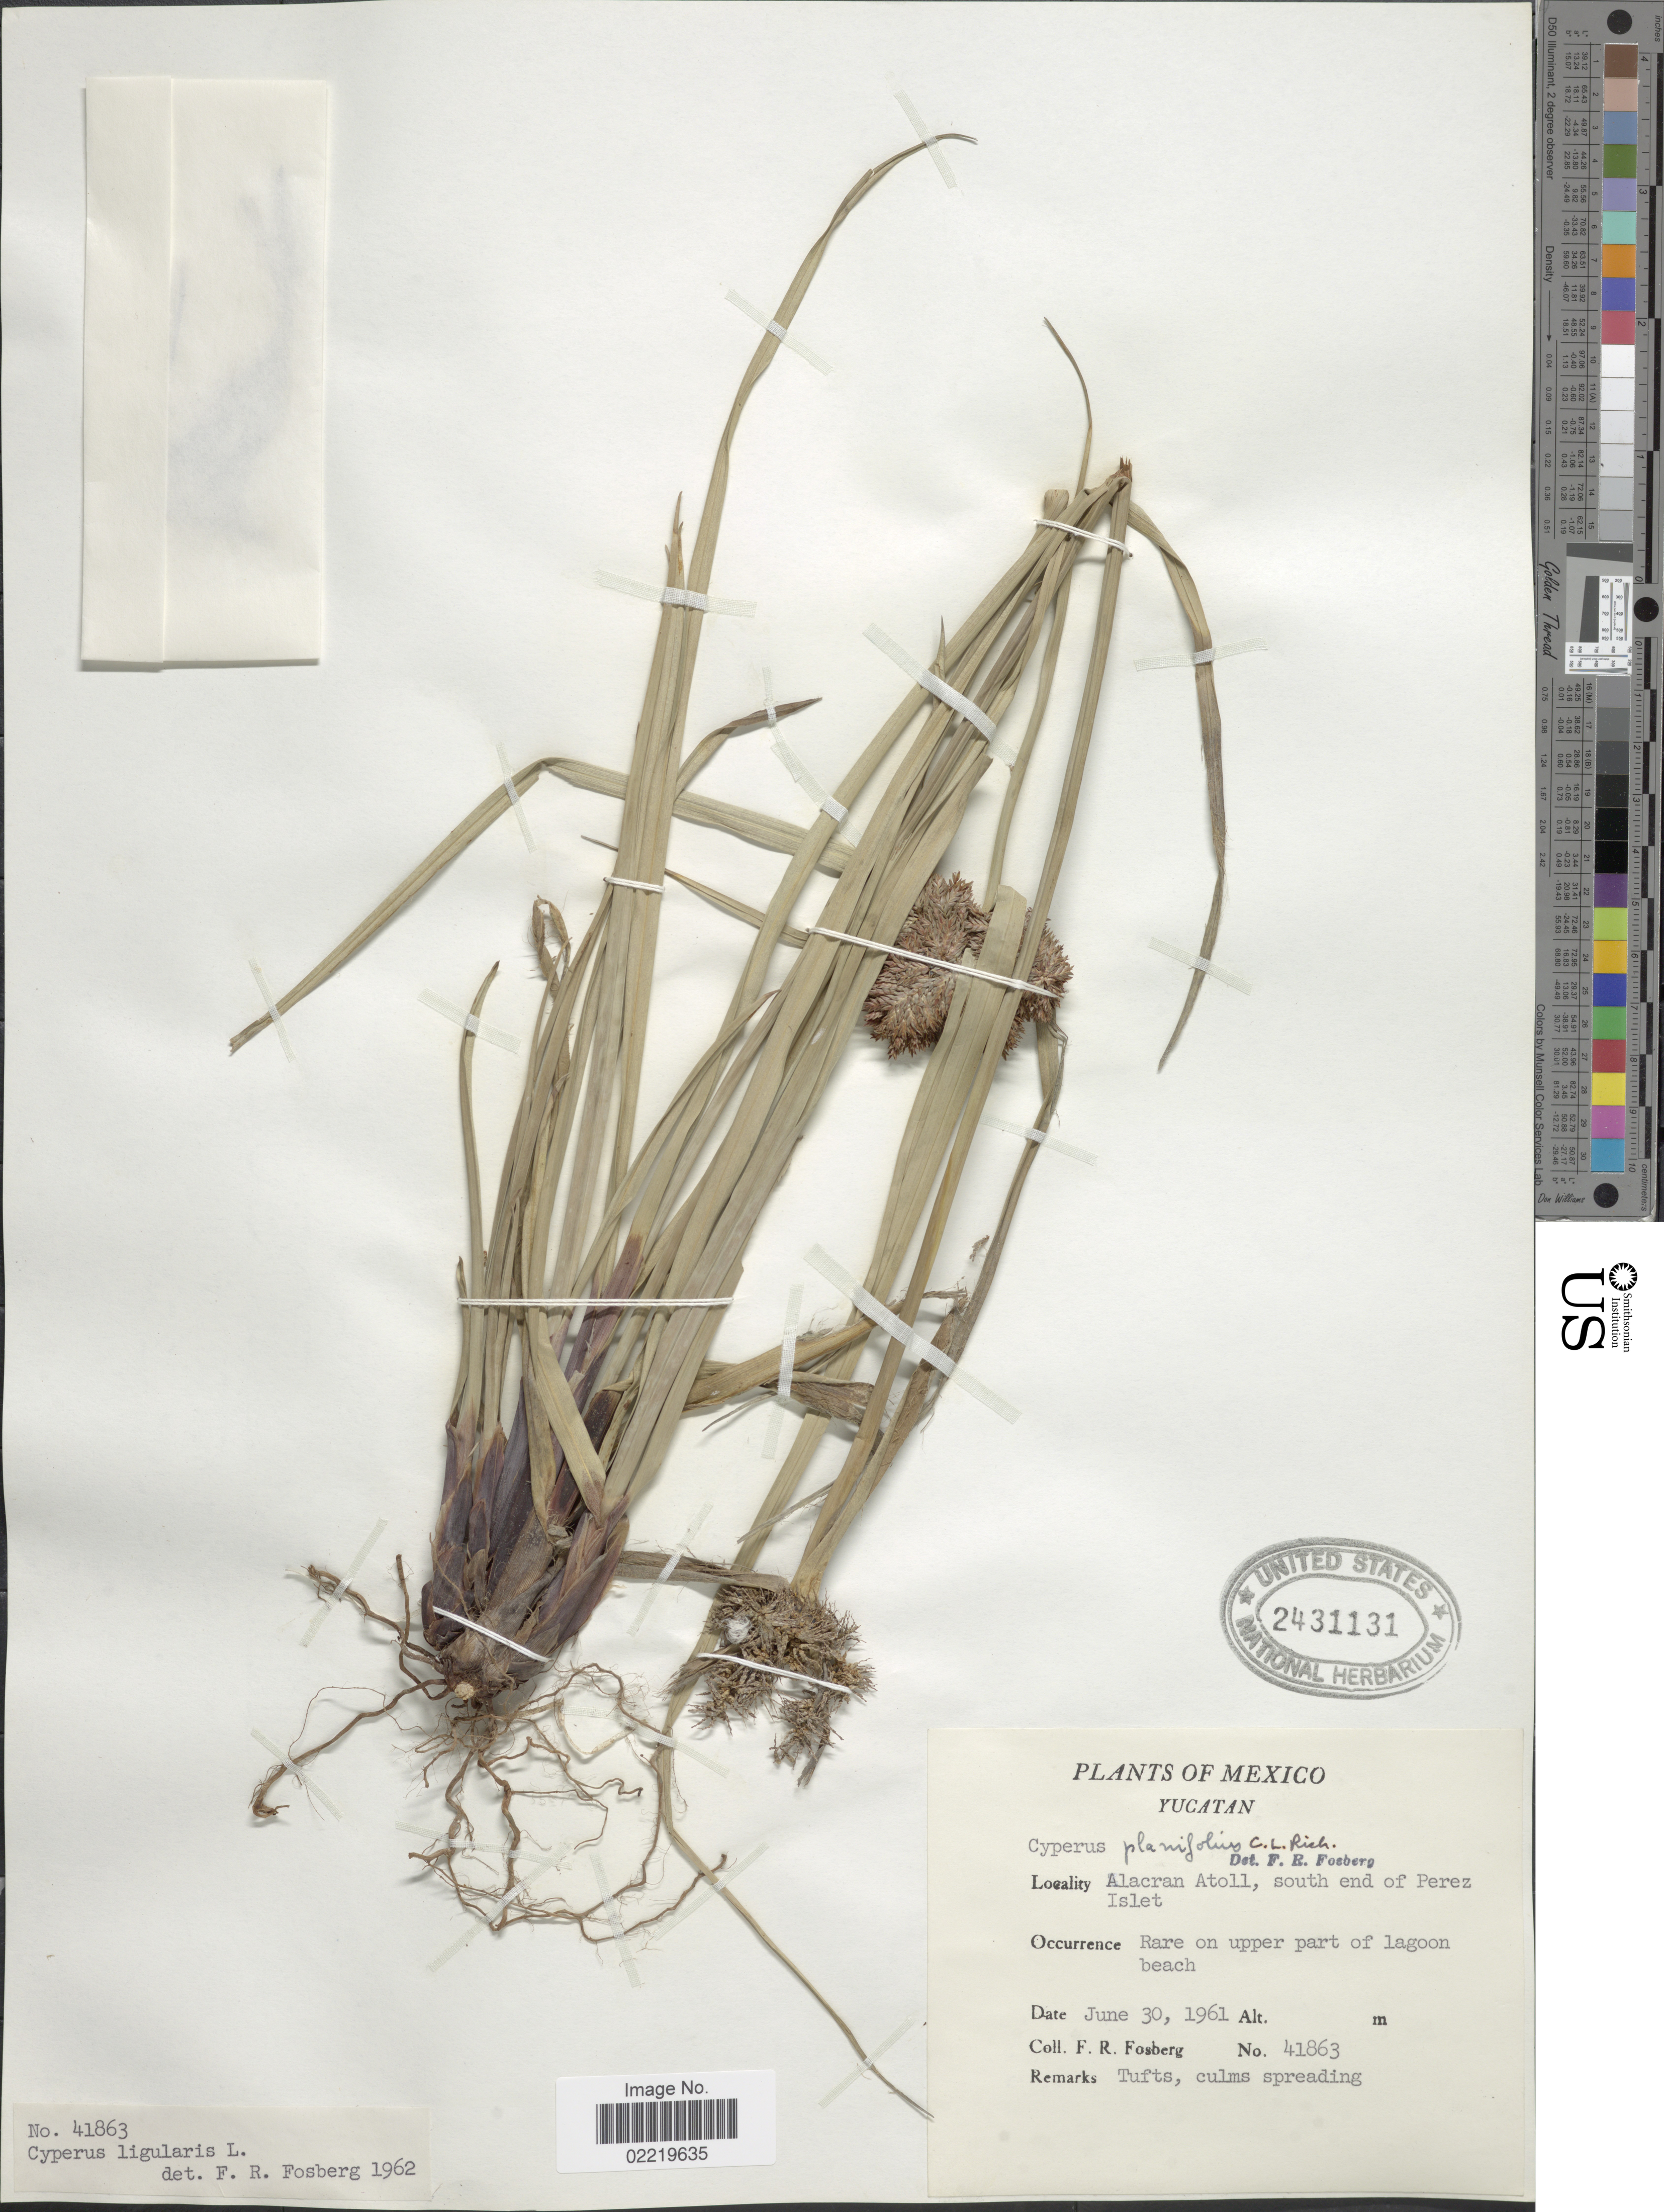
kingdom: Plantae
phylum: Tracheophyta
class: Liliopsida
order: Poales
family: Cyperaceae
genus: Cyperus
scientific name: Cyperus planifolius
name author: Rich.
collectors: F. R. Fosberg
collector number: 41863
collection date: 1961-06-30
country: Mexico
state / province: Yucatán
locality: Alacran Atoll, south end of Perez Islet, rare on upper part of lagoon beach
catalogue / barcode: US 2431131